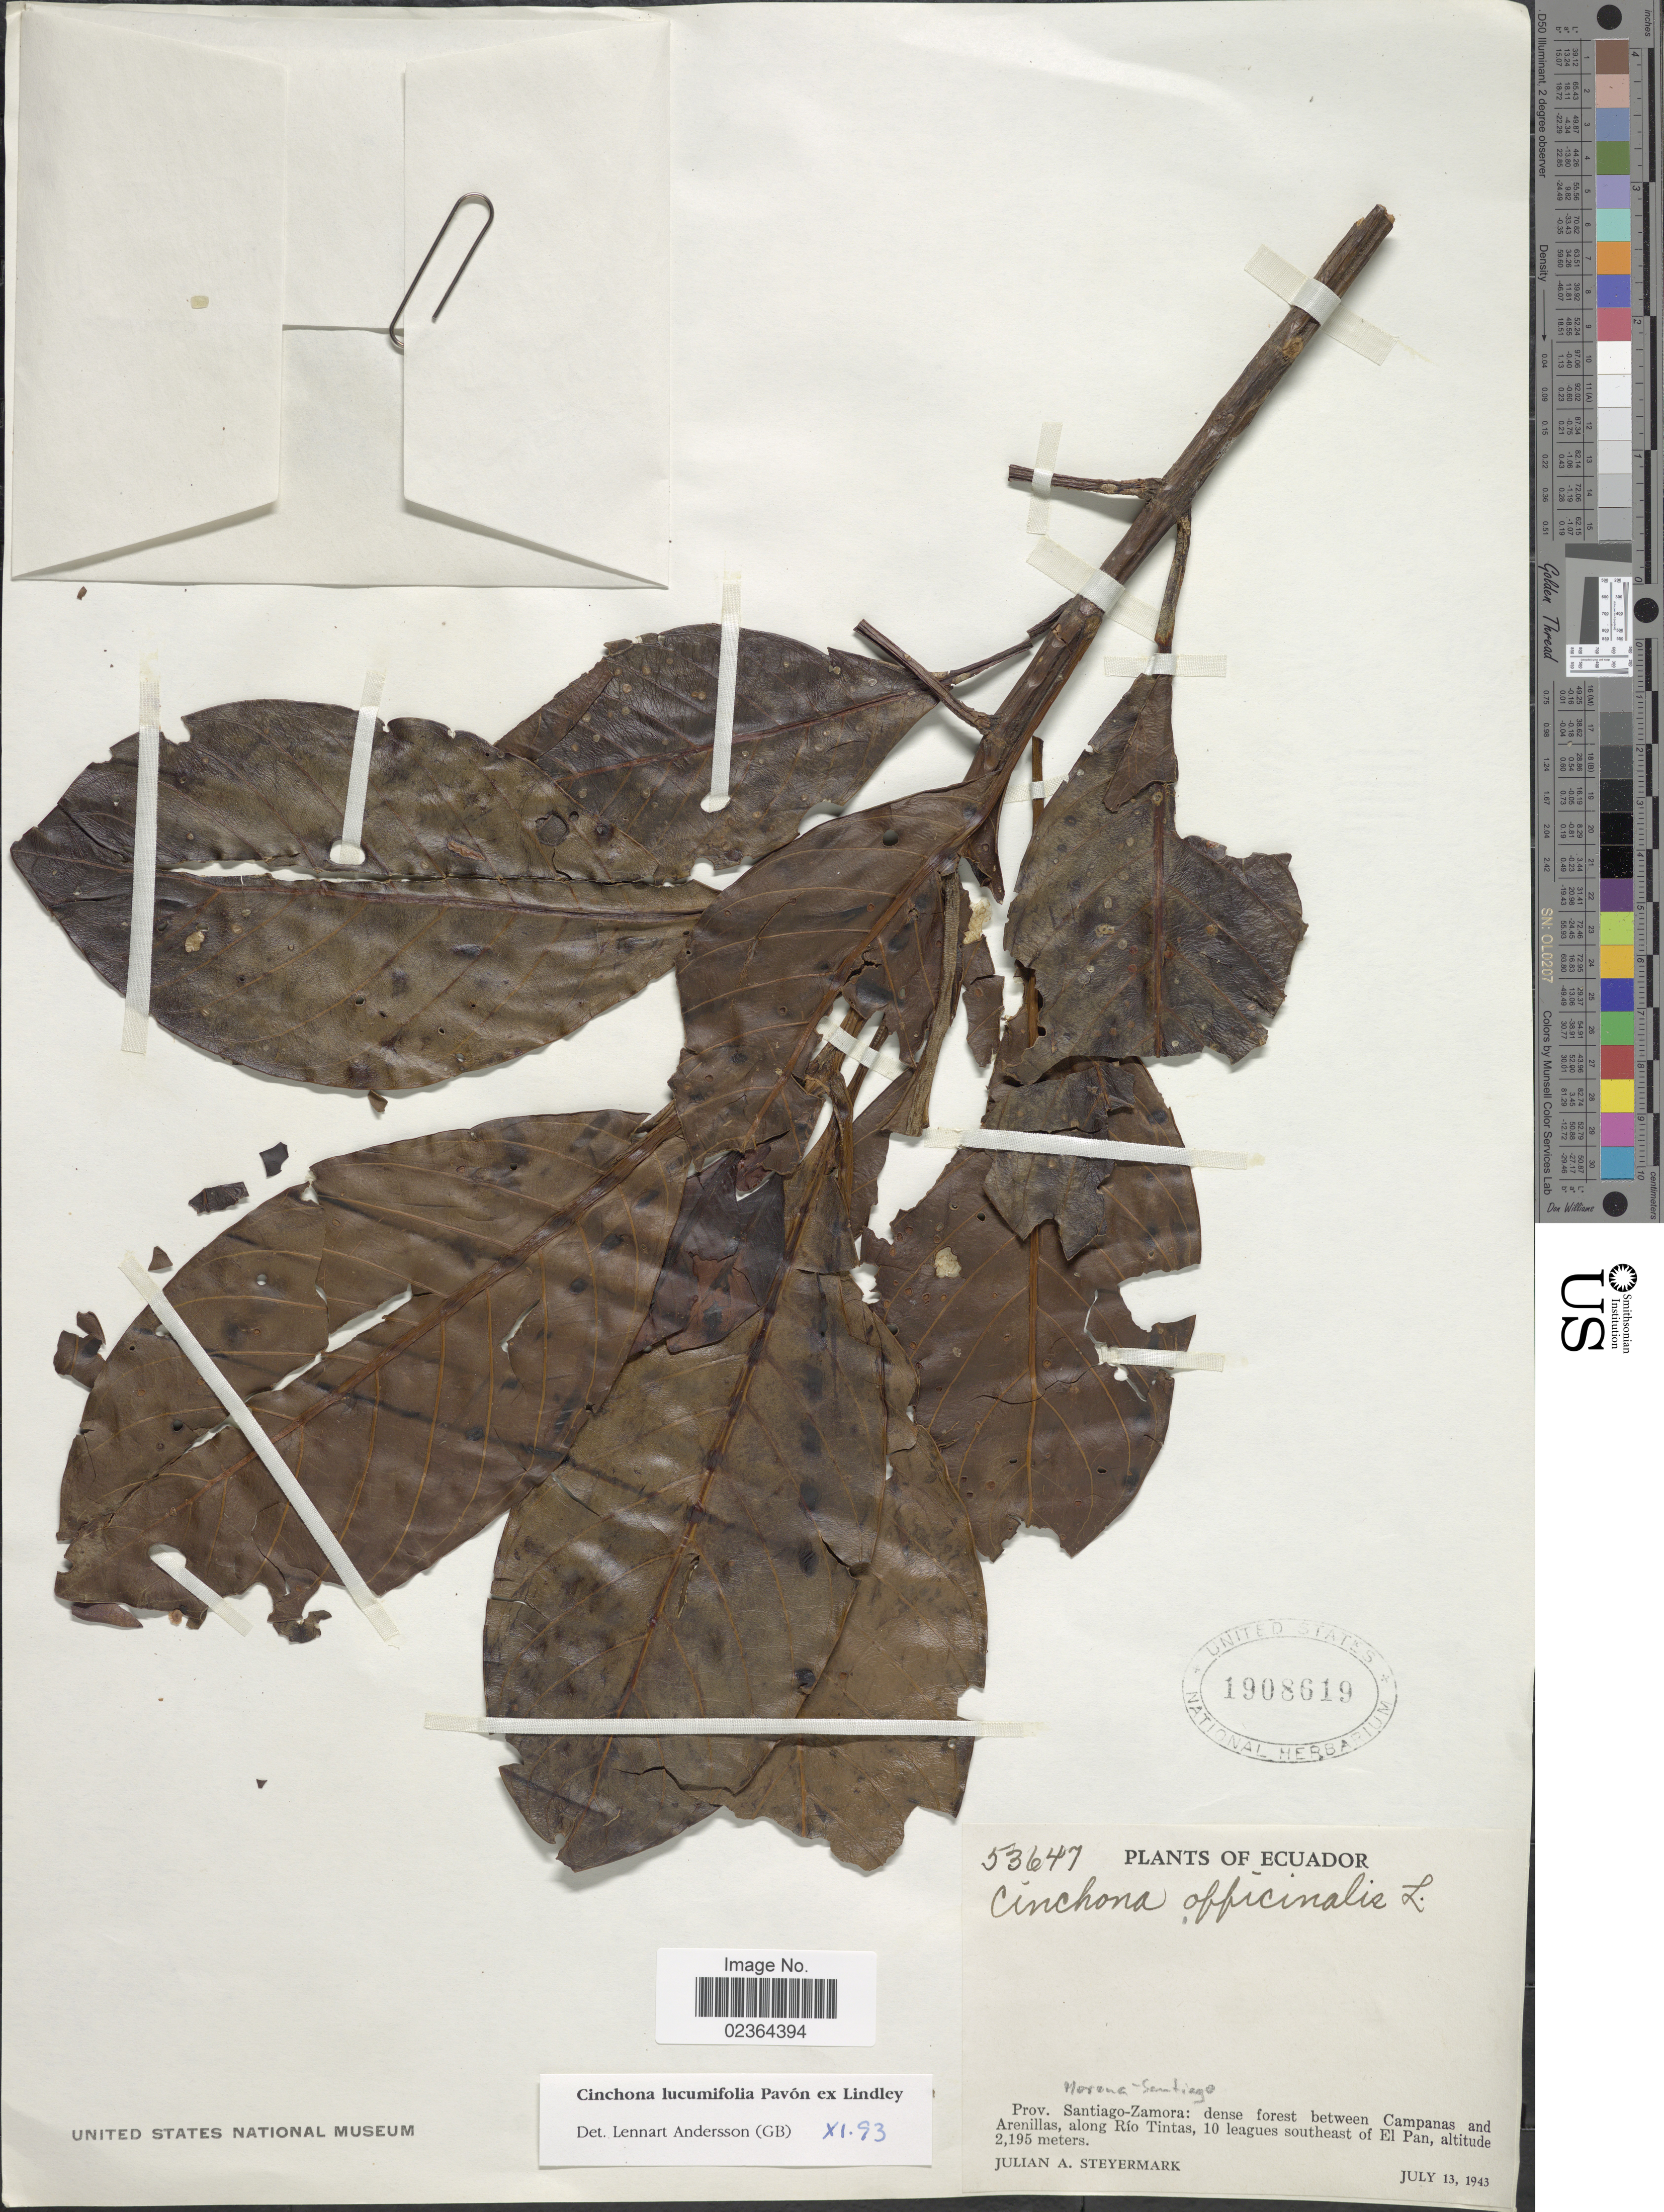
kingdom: Plantae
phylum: Tracheophyta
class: Magnoliopsida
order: Gentianales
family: Rubiaceae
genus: Cinchona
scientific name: Cinchona lucumifolia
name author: Pav. ex Lindl.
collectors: J. Steyermark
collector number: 53647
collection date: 1943-07-13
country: Ecuador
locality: Prov. Santiago-Zamora: dense forest between Campanas and Arenillas, along Rio Tintasm 10 leagues southeast of El Pan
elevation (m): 2195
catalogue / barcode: US 1908619